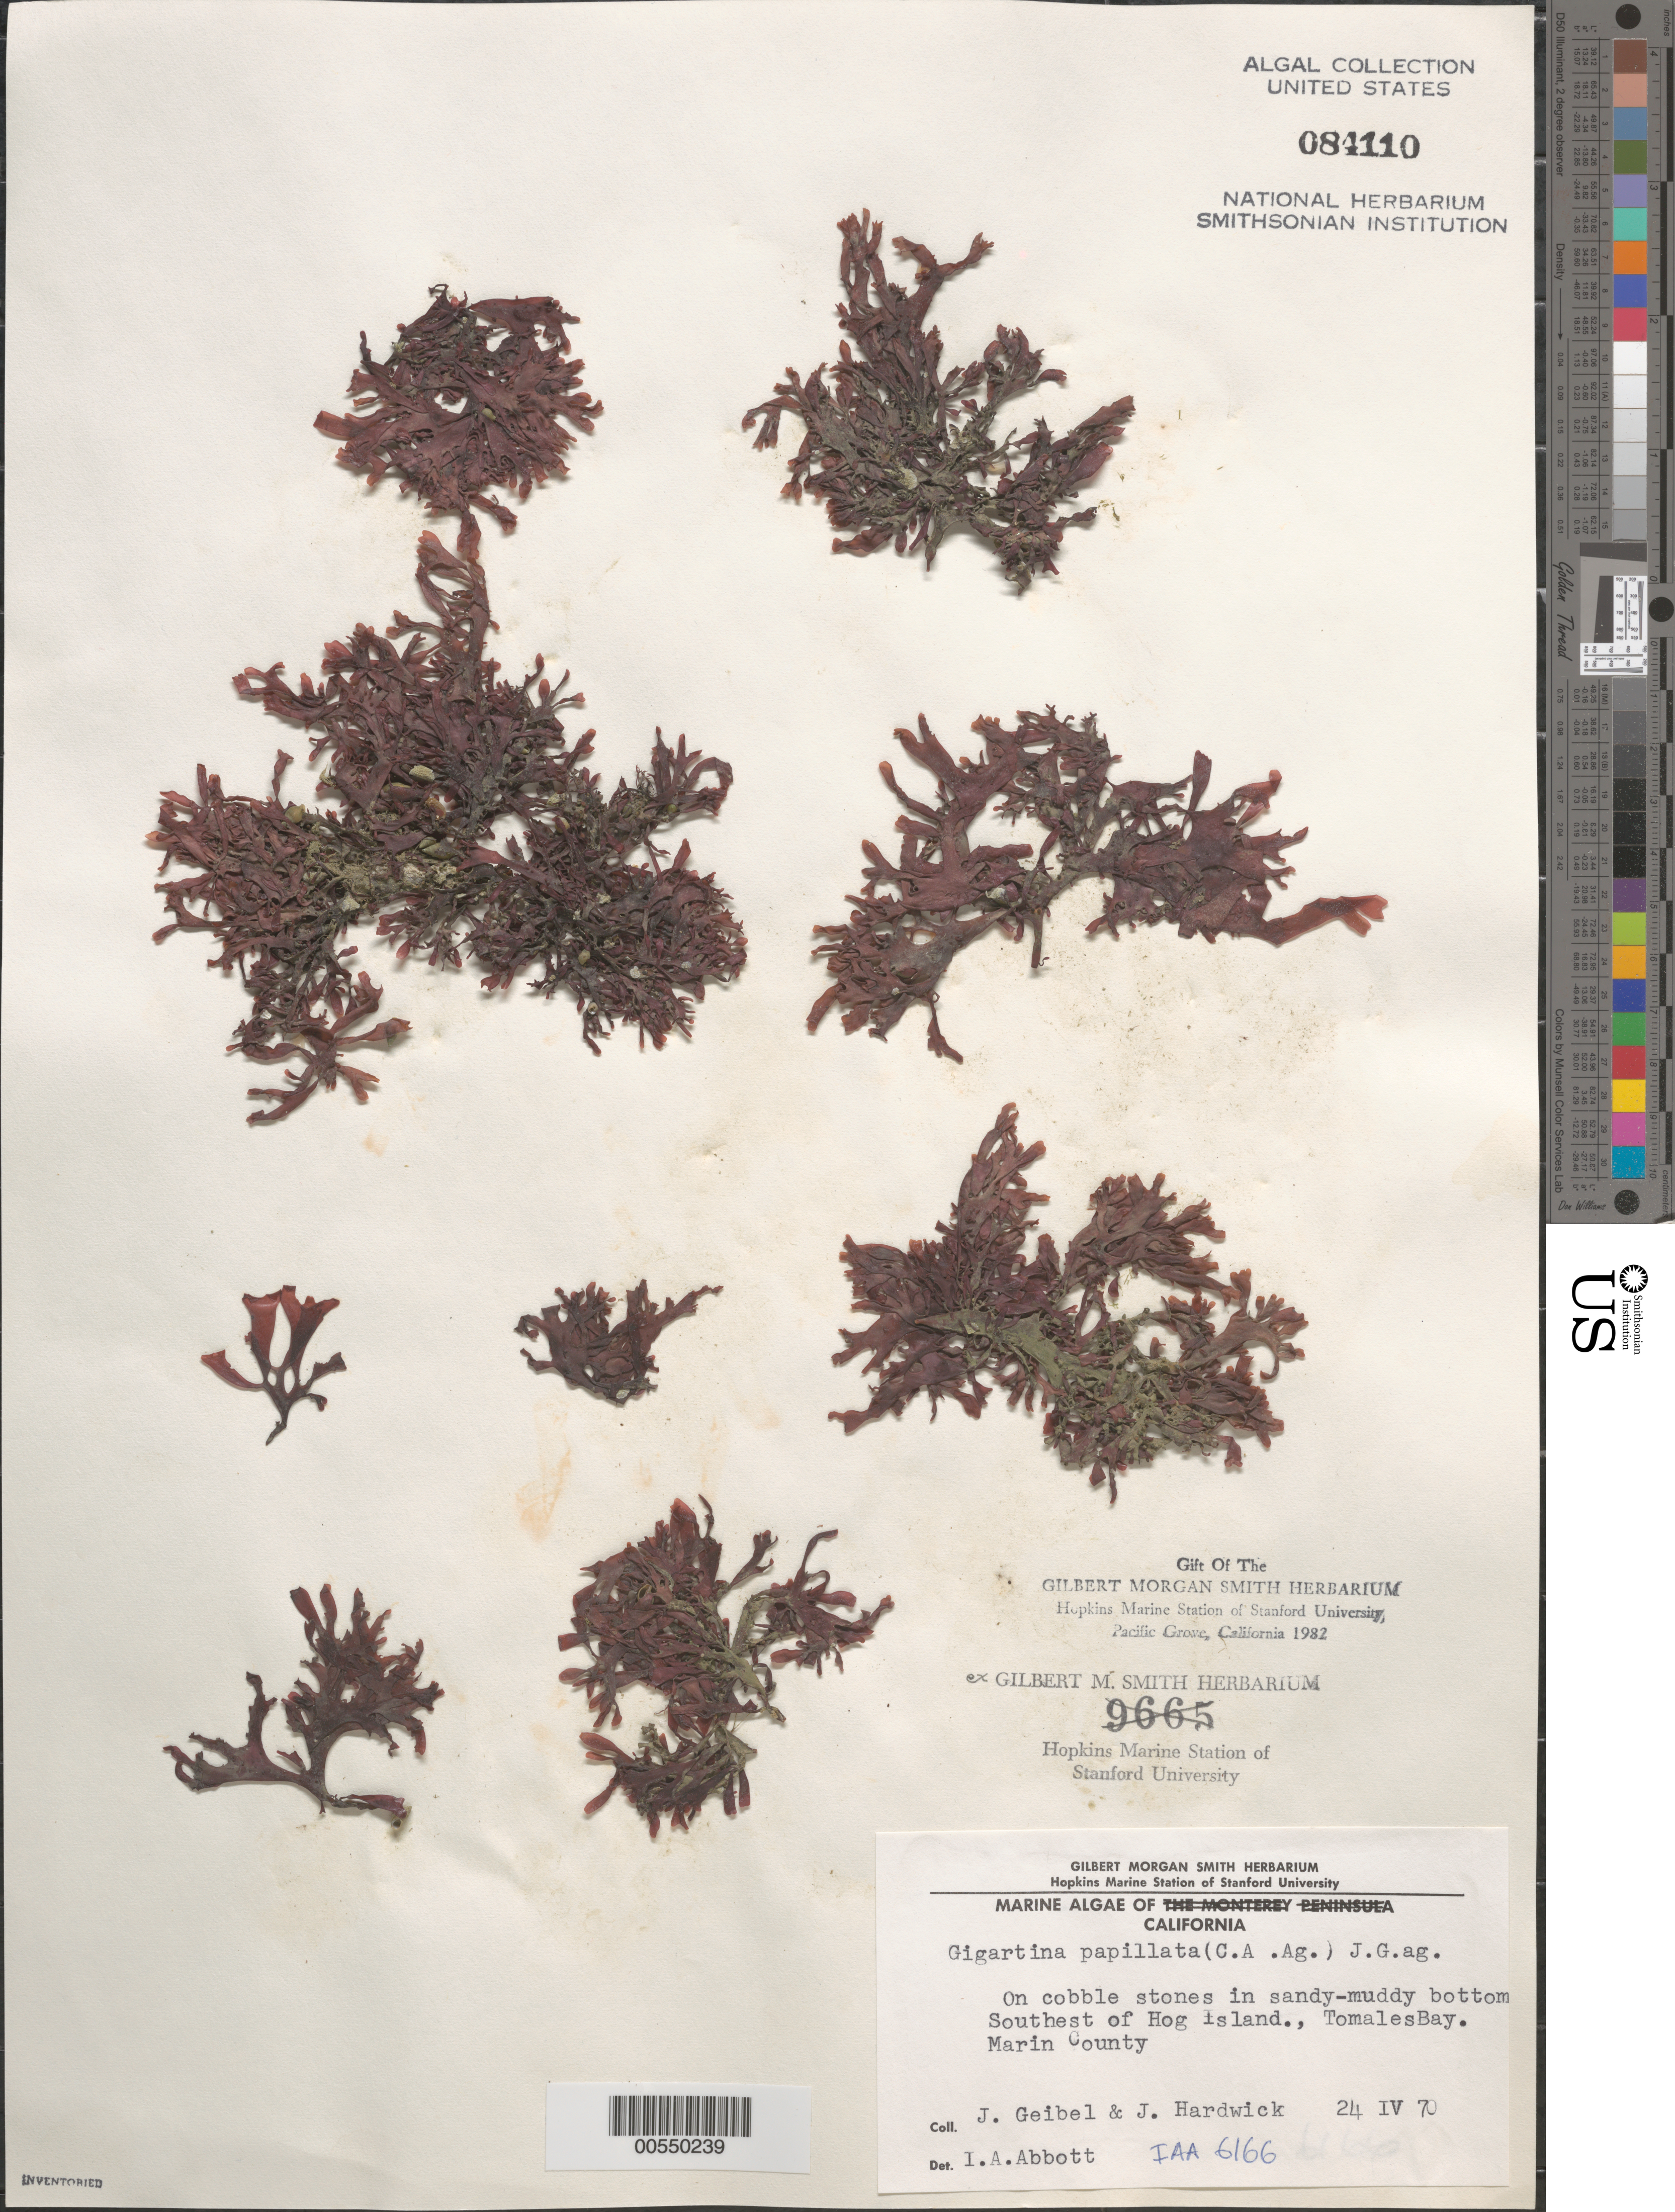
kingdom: Plantae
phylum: Rhodophyta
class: Florideophyceae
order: Gigartinales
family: Phyllophoraceae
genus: Mastocarpus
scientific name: Mastocarpus papillatus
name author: (C. Agardh) Kütz.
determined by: Algae name updating Project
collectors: J. Geibel & J. Hardwick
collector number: IAA 6166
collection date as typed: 24 Apr 1970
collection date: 1970-04-24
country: United States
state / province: California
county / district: Marin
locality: Tomales Bay, southwest of Hog Island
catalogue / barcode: US 84110